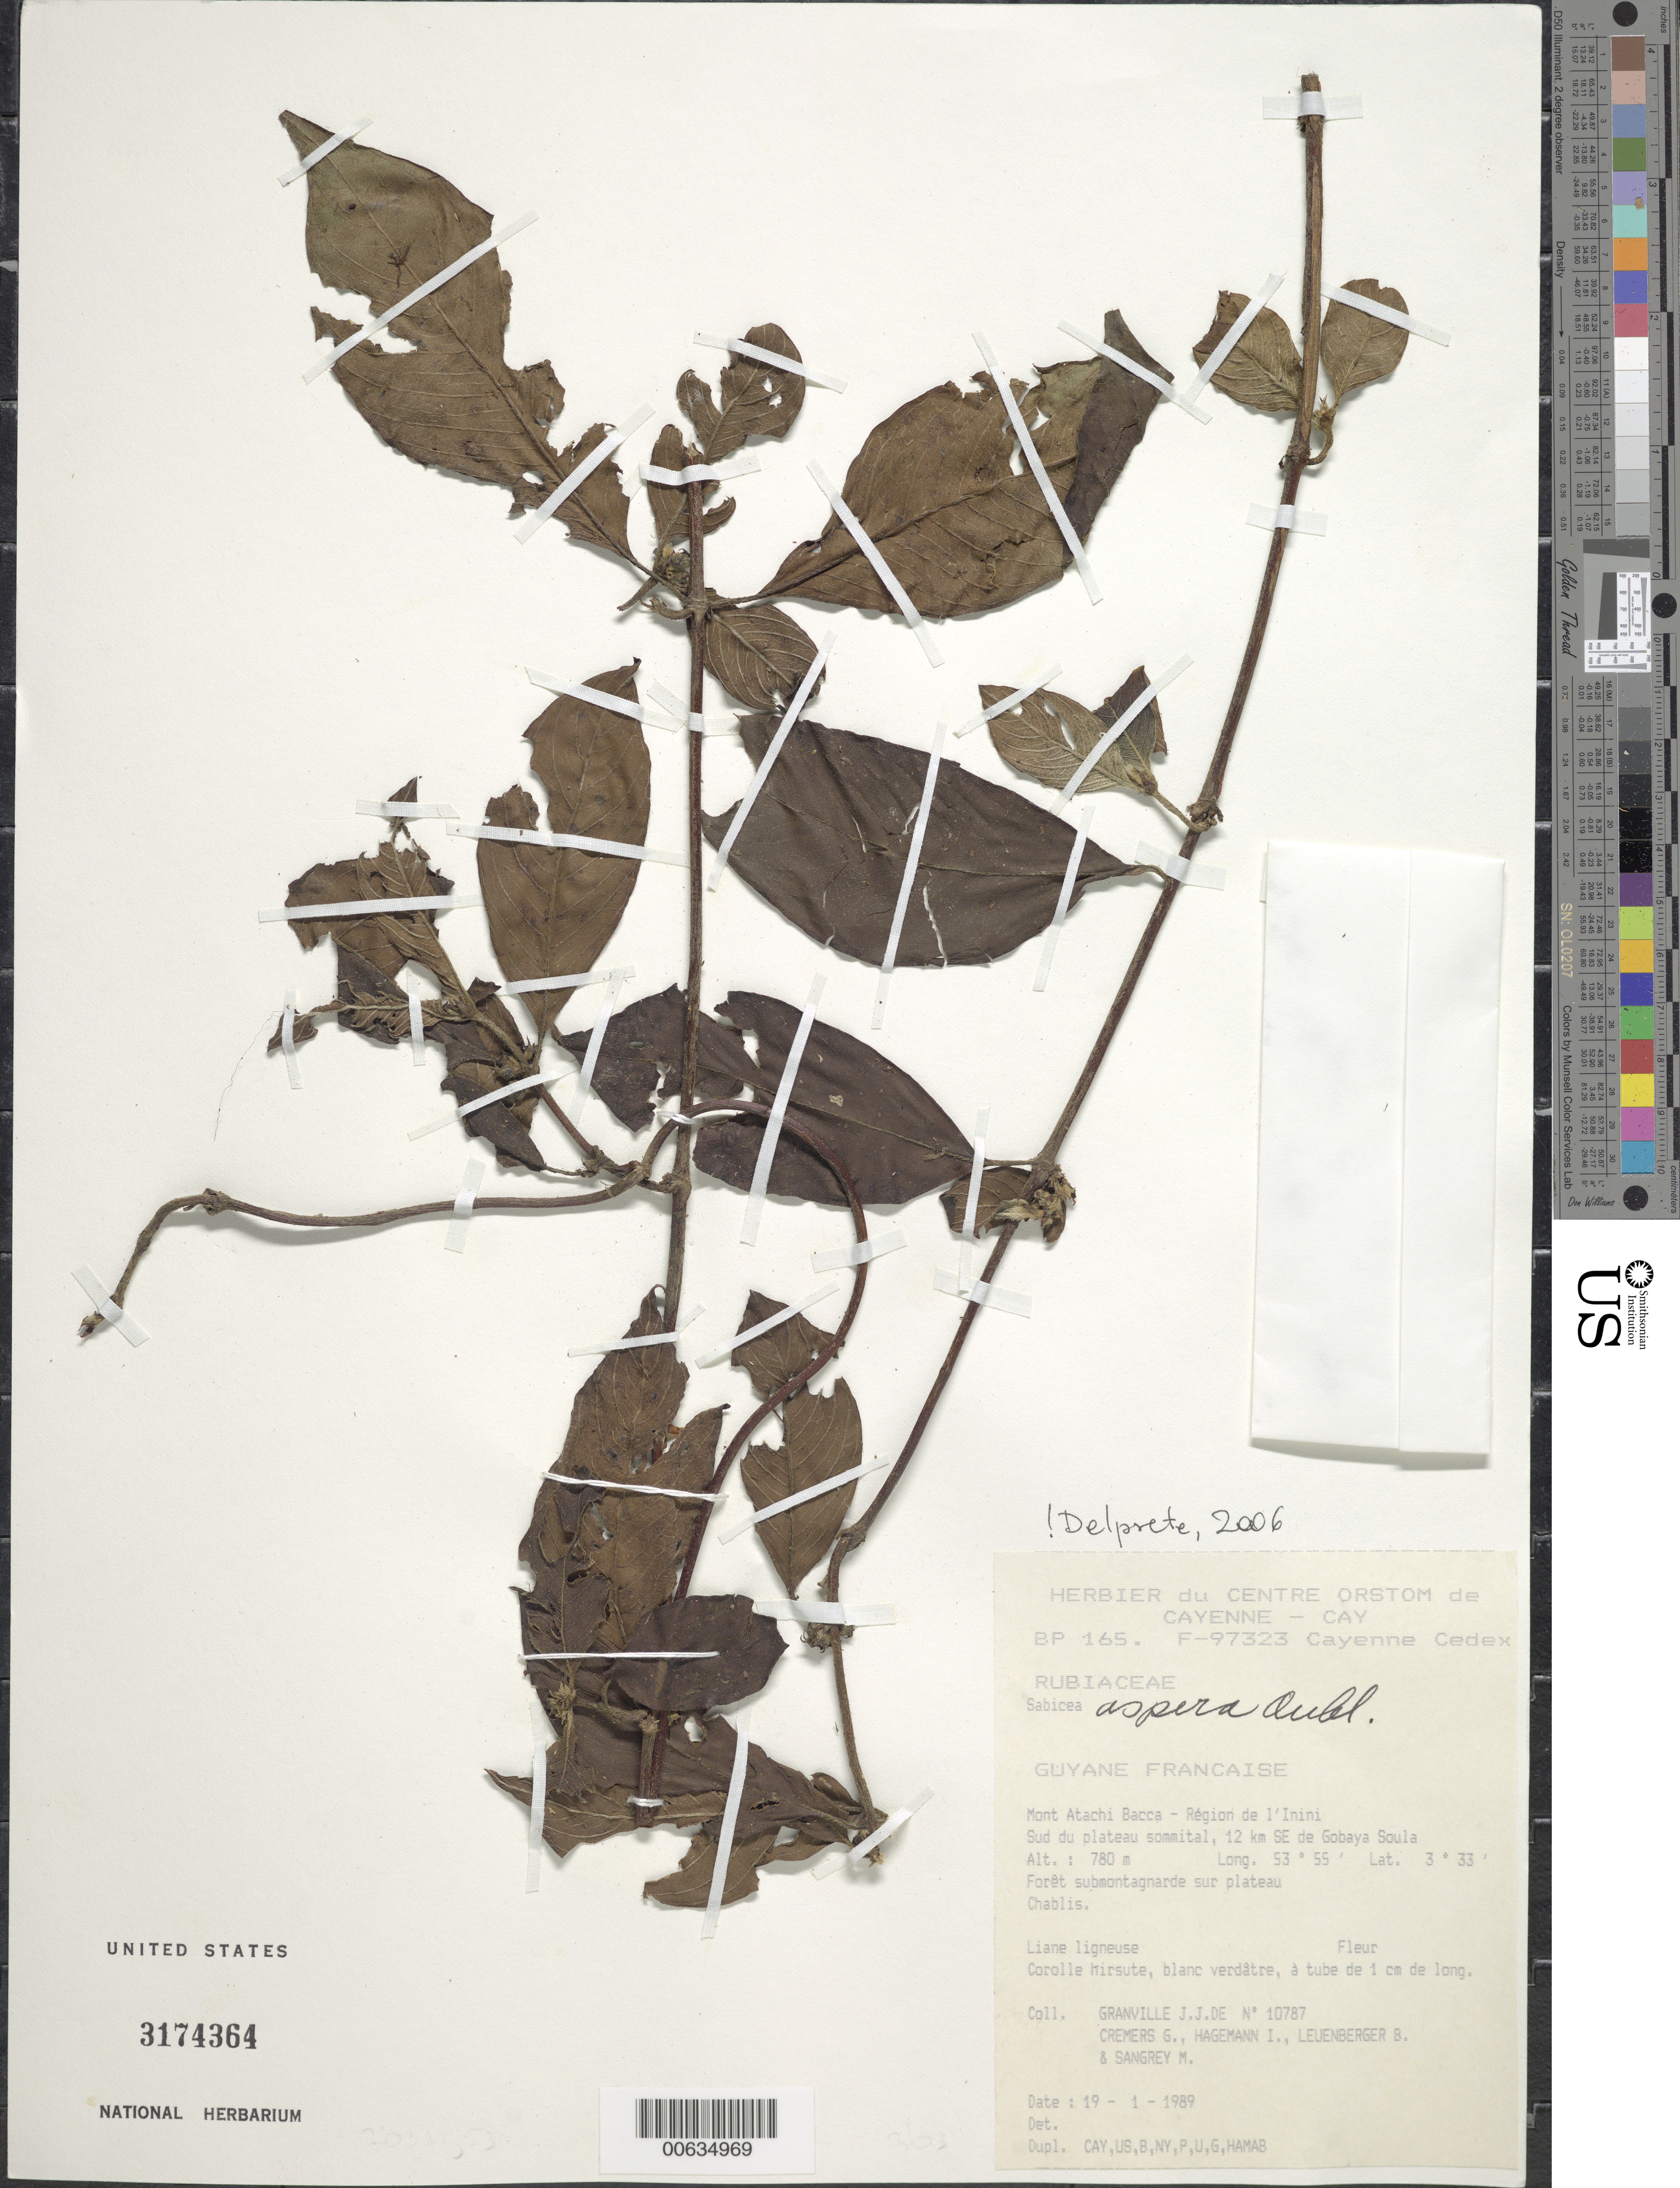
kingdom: Plantae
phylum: Tracheophyta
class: Magnoliopsida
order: Gentianales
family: Rubiaceae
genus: Sabicea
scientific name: Sabicea aspera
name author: Aubl.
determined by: Delprete, P. G., Herb. de Guyane Cay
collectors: J.-J. de Granville, G. Cremers, J. Hagemann, B. E. Leuenberger & M. S. Sangrey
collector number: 10787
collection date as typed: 19-Jan-89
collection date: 1989-01-19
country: French Guiana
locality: Mont Atachi Bacca, région de l'Inini, S of sommetal plateau; 12 km SE of Gobaya Soula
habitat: Submontaine forest on plateau; chablis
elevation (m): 780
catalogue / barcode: US 3174364